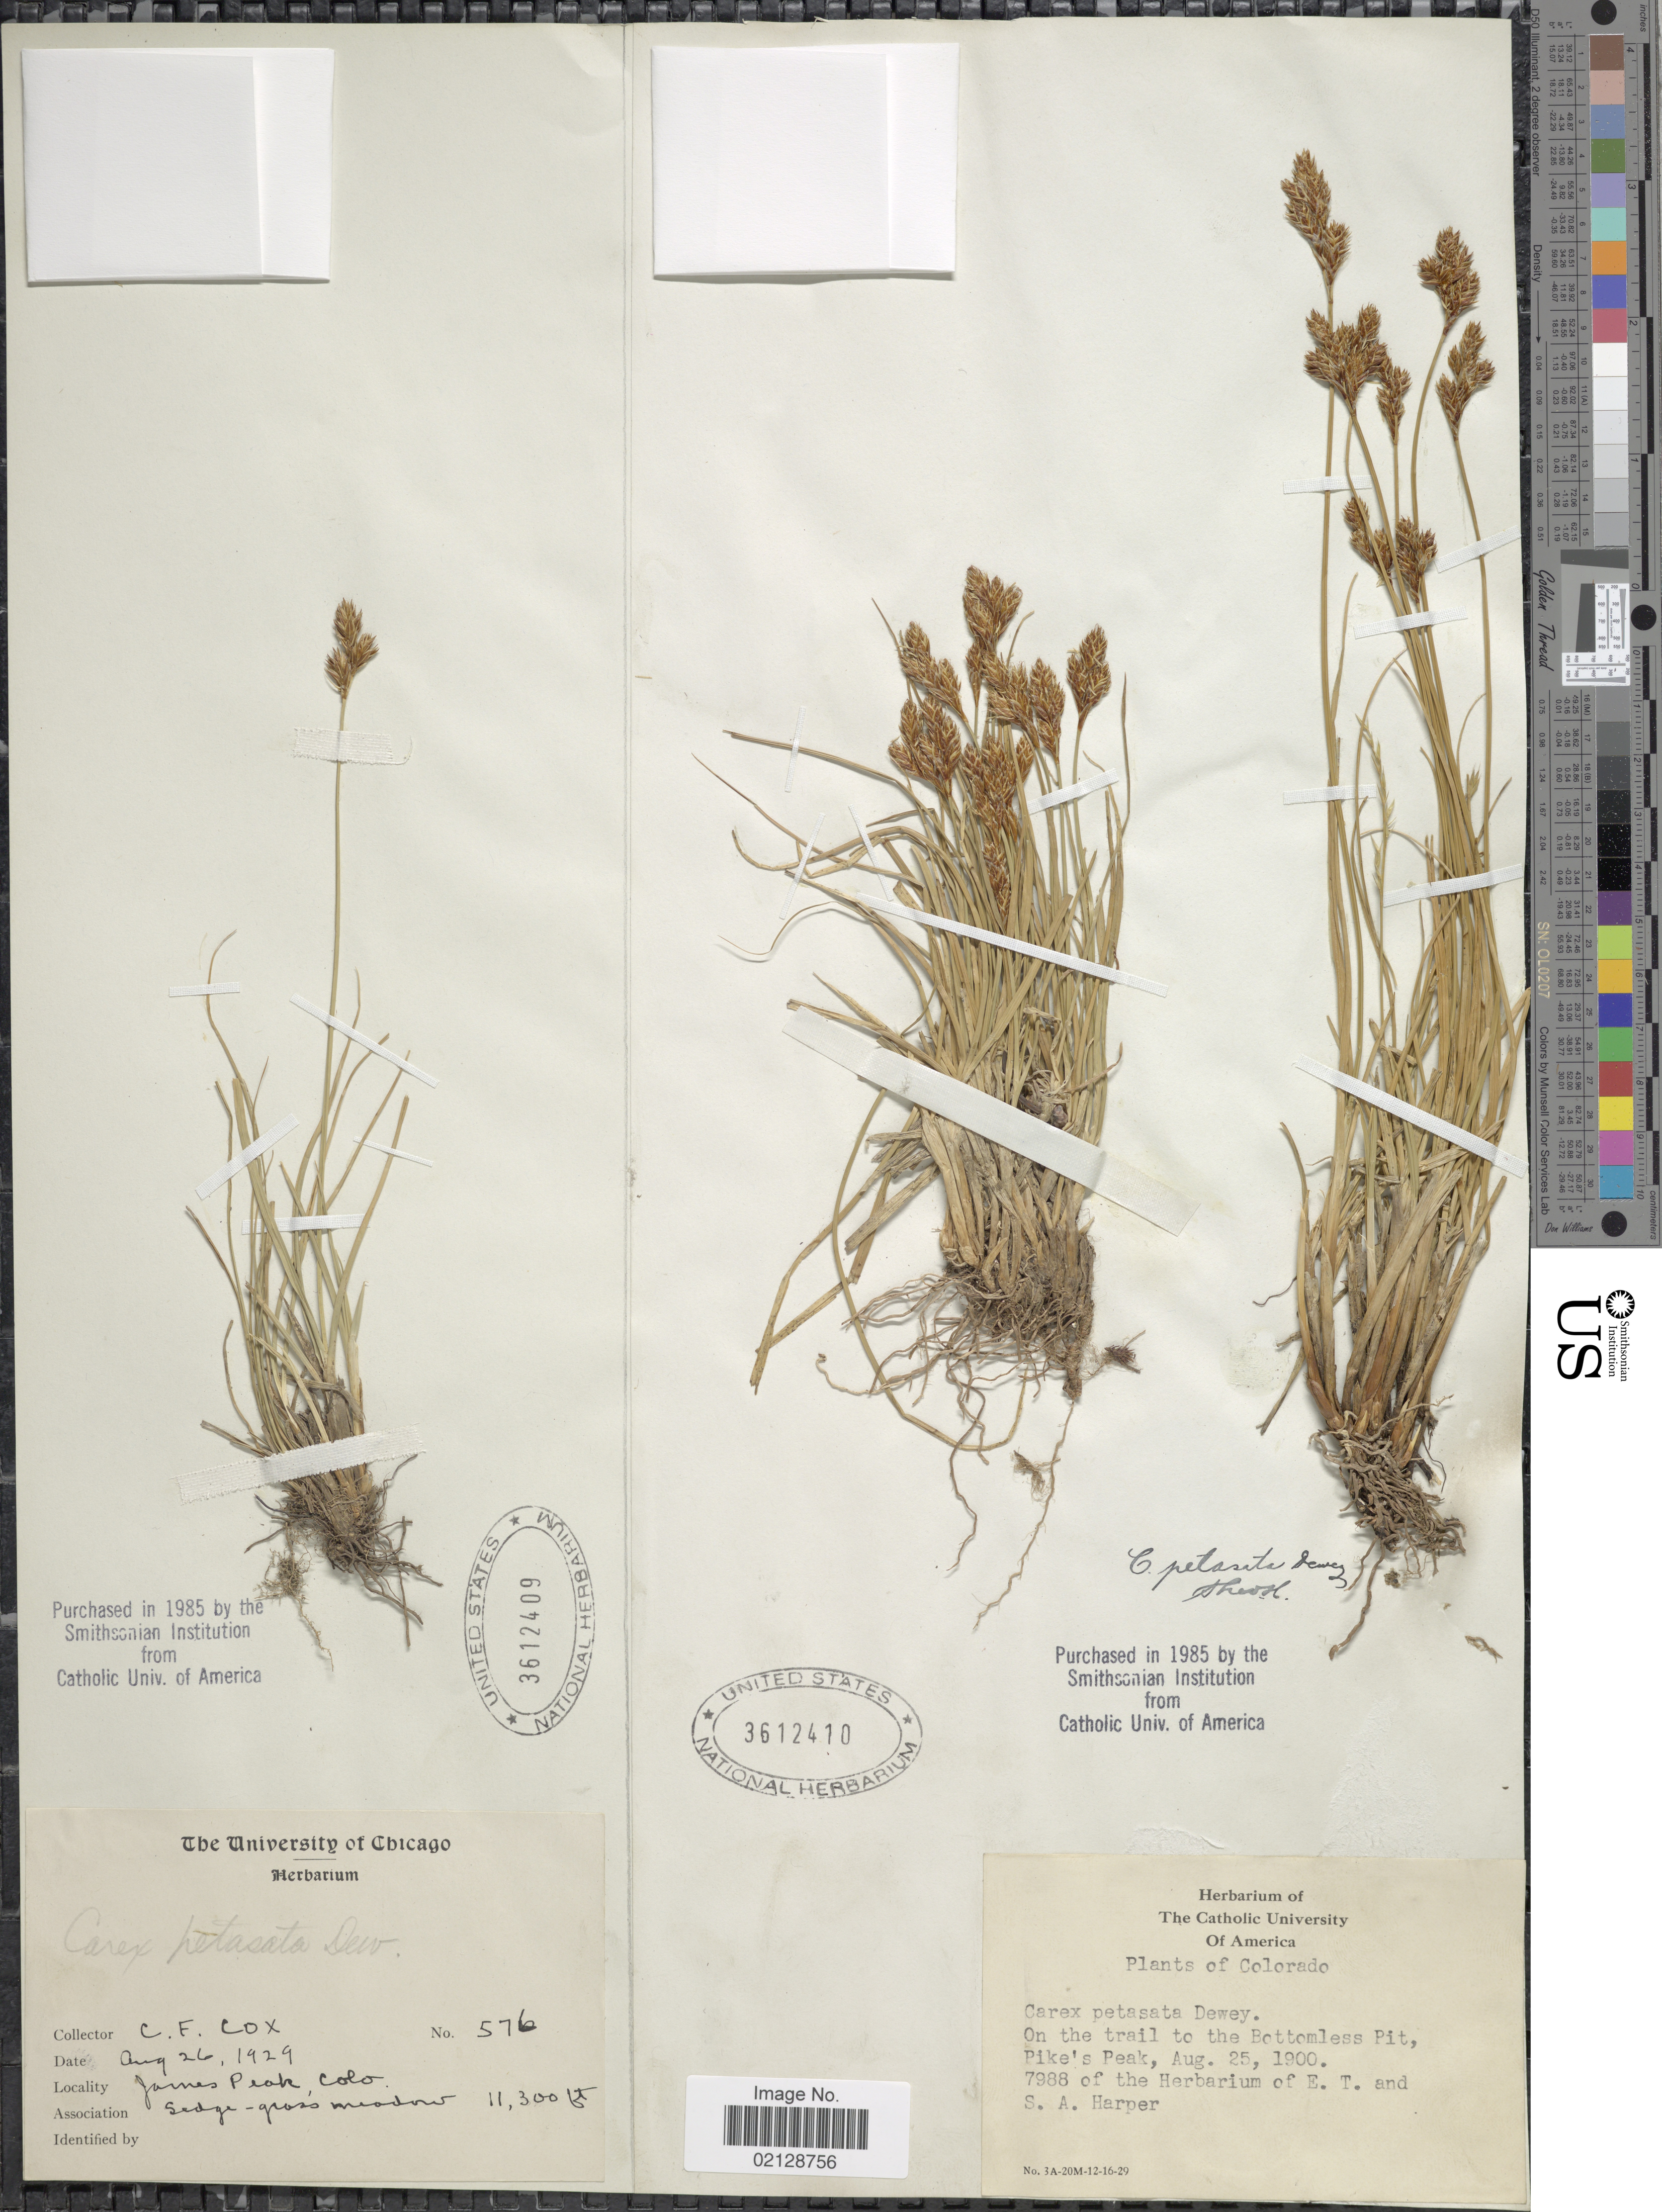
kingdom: Plantae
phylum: Tracheophyta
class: Liliopsida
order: Poales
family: Cyperaceae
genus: Carex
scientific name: Carex petasata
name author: Dewey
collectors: C. Cox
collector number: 576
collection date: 1929-08-26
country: United States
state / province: Colorado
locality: James Peak, Colo.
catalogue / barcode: US 3612409